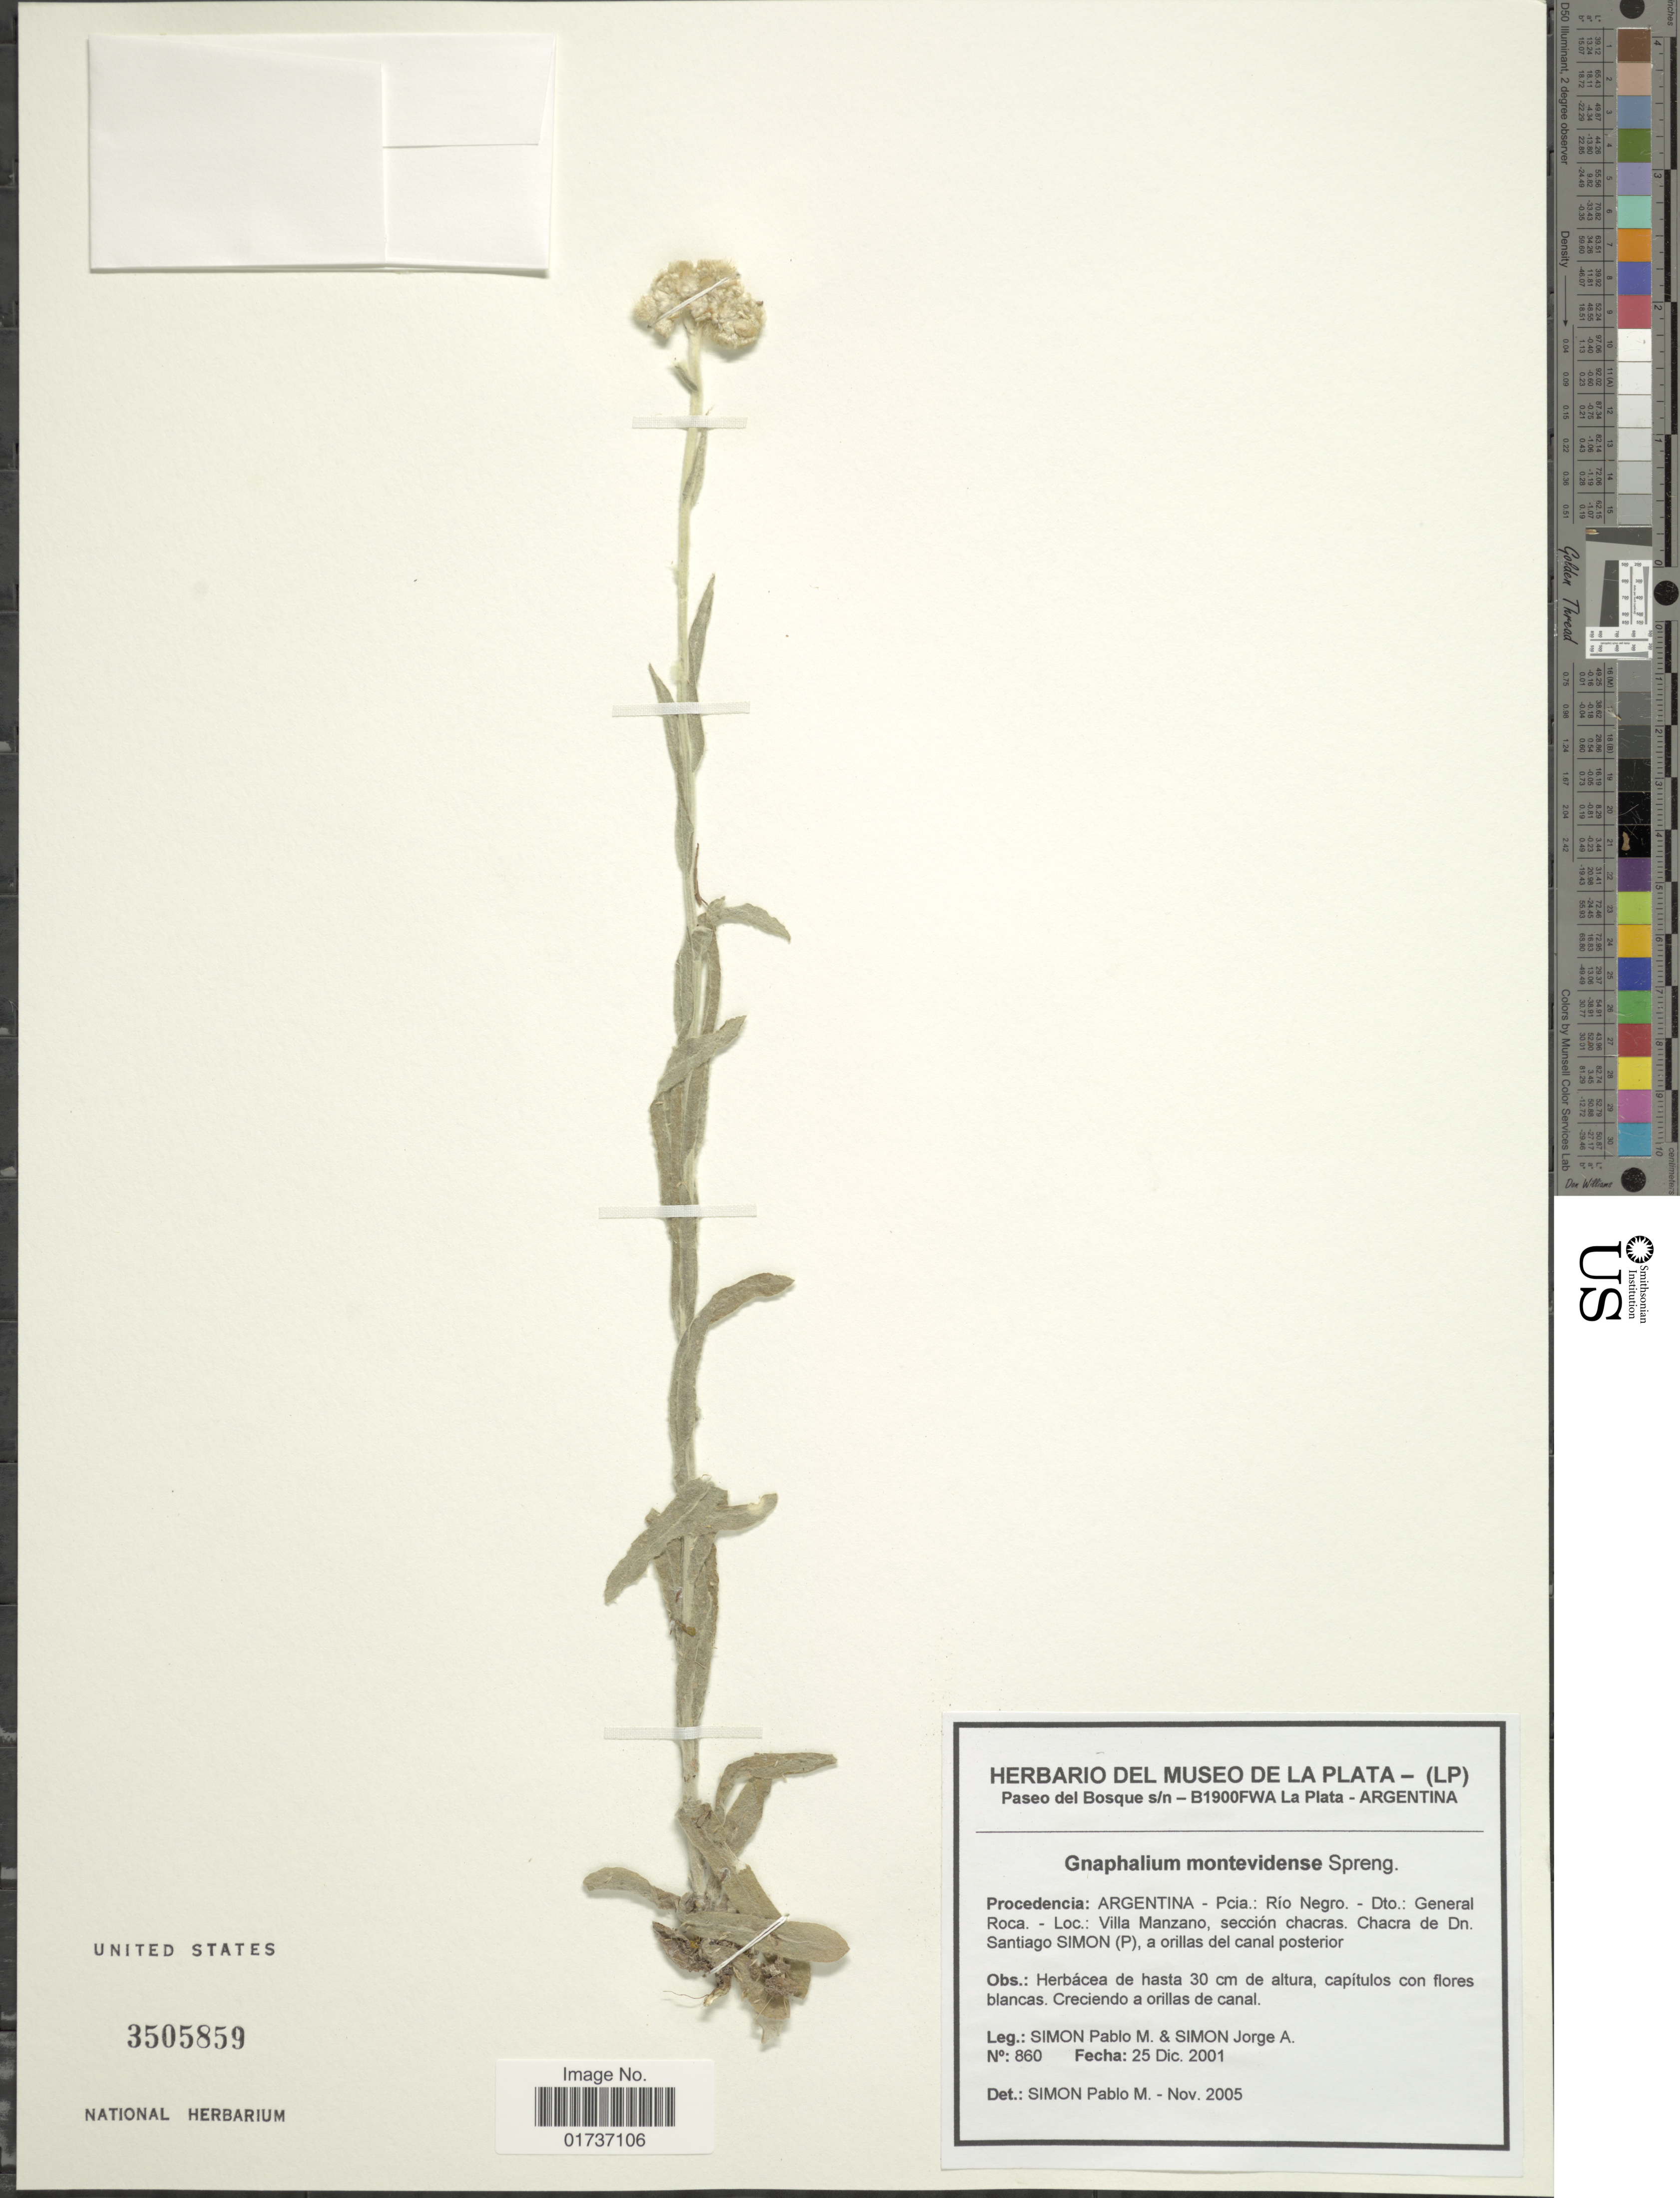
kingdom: Plantae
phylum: Tracheophyta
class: Magnoliopsida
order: Asterales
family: Asteraceae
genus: Gnaphalium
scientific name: Gnaphalium montevidense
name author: Spreng.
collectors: P. M. Simón & Jorge A. Simon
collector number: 860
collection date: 2001-12-25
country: Argentina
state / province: Rio Negro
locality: Dto General Roca - Villa Manzano, secció chacras.. Chacra de Dn. Santago Simon (P), a orillas del canal posterior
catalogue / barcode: US 3505859